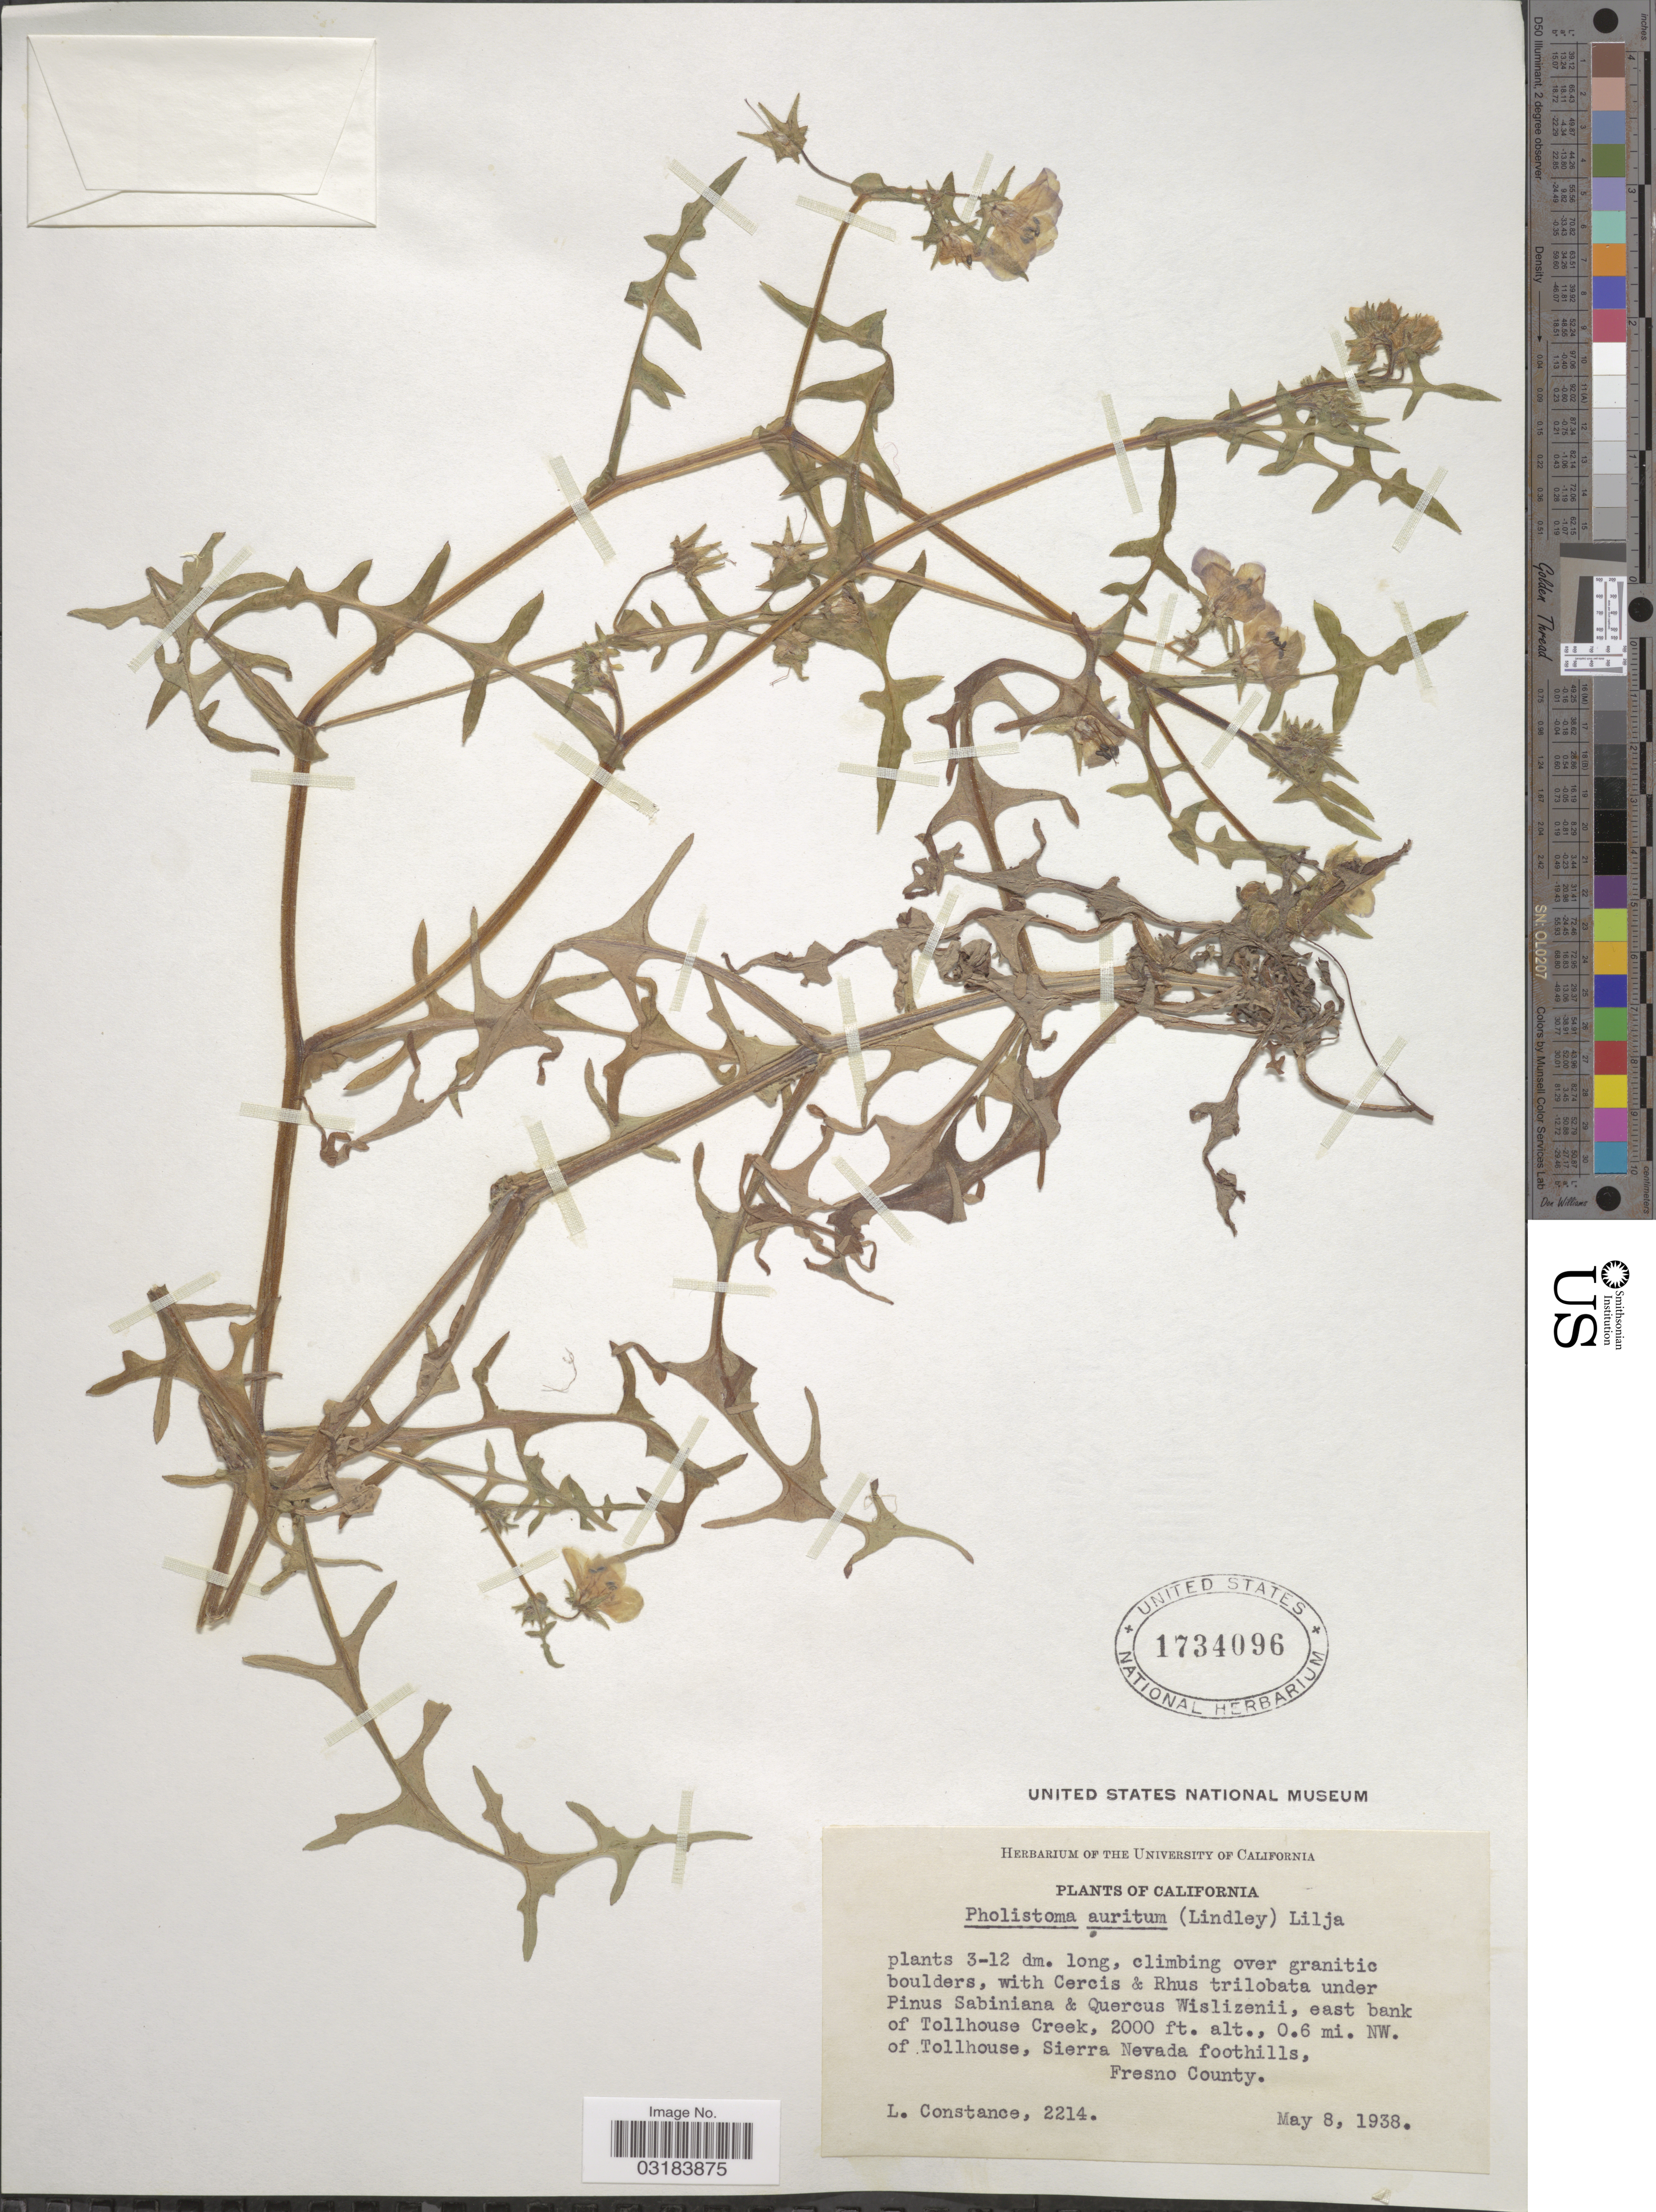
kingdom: Plantae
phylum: Tracheophyta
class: Magnoliopsida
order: Boraginales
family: Hydrophyllaceae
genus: Pholistoma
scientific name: Pholistoma auritum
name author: (Lindl.) Lilja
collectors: L. Constance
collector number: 2214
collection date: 1938-05-08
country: United States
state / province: California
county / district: Fresno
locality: East bank of Tollhouse Creek, 0.6 mi. NW. of Tollhouse, Sierra Nevada foothills, Fresno County.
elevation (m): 610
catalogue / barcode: US 1734096